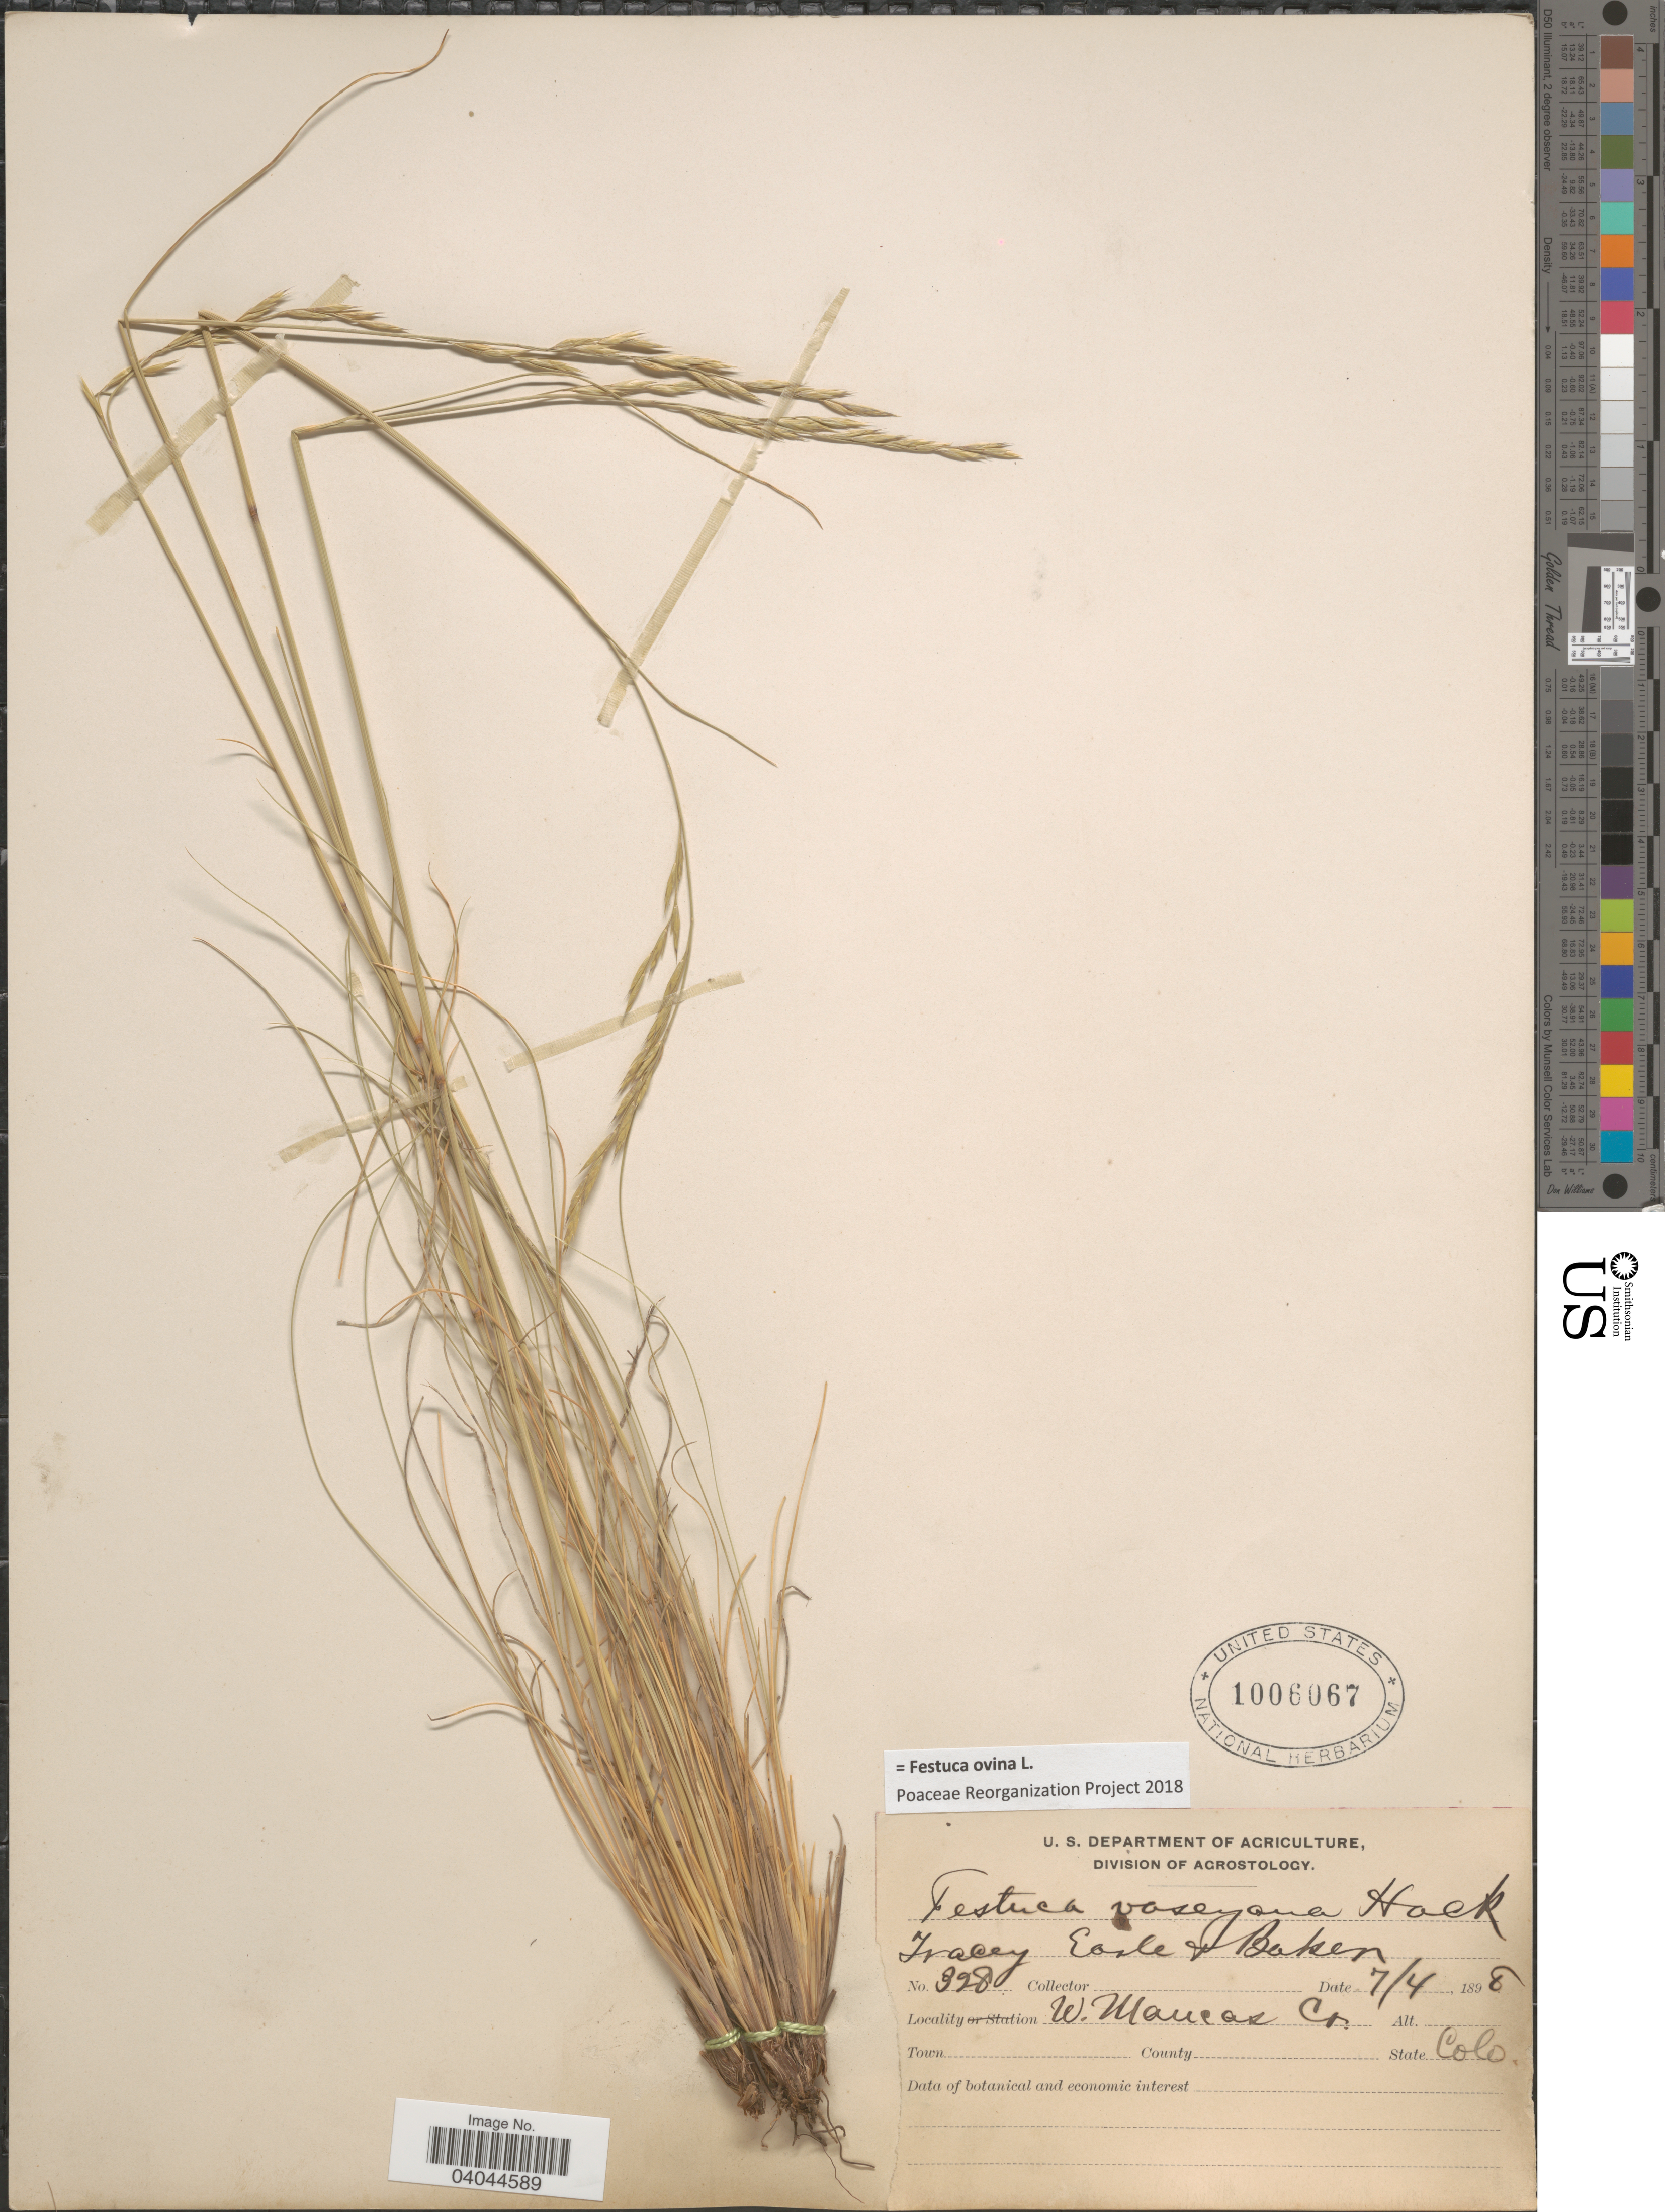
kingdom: Plantae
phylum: Tracheophyta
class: Liliopsida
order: Poales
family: Poaceae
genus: Festuca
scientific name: Festuca ovina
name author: L.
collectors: Tracey, -. Earle & -- Baker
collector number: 328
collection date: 1898-07-04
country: United States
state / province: Colorado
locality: W. Mancos Cr.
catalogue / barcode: US 1006067